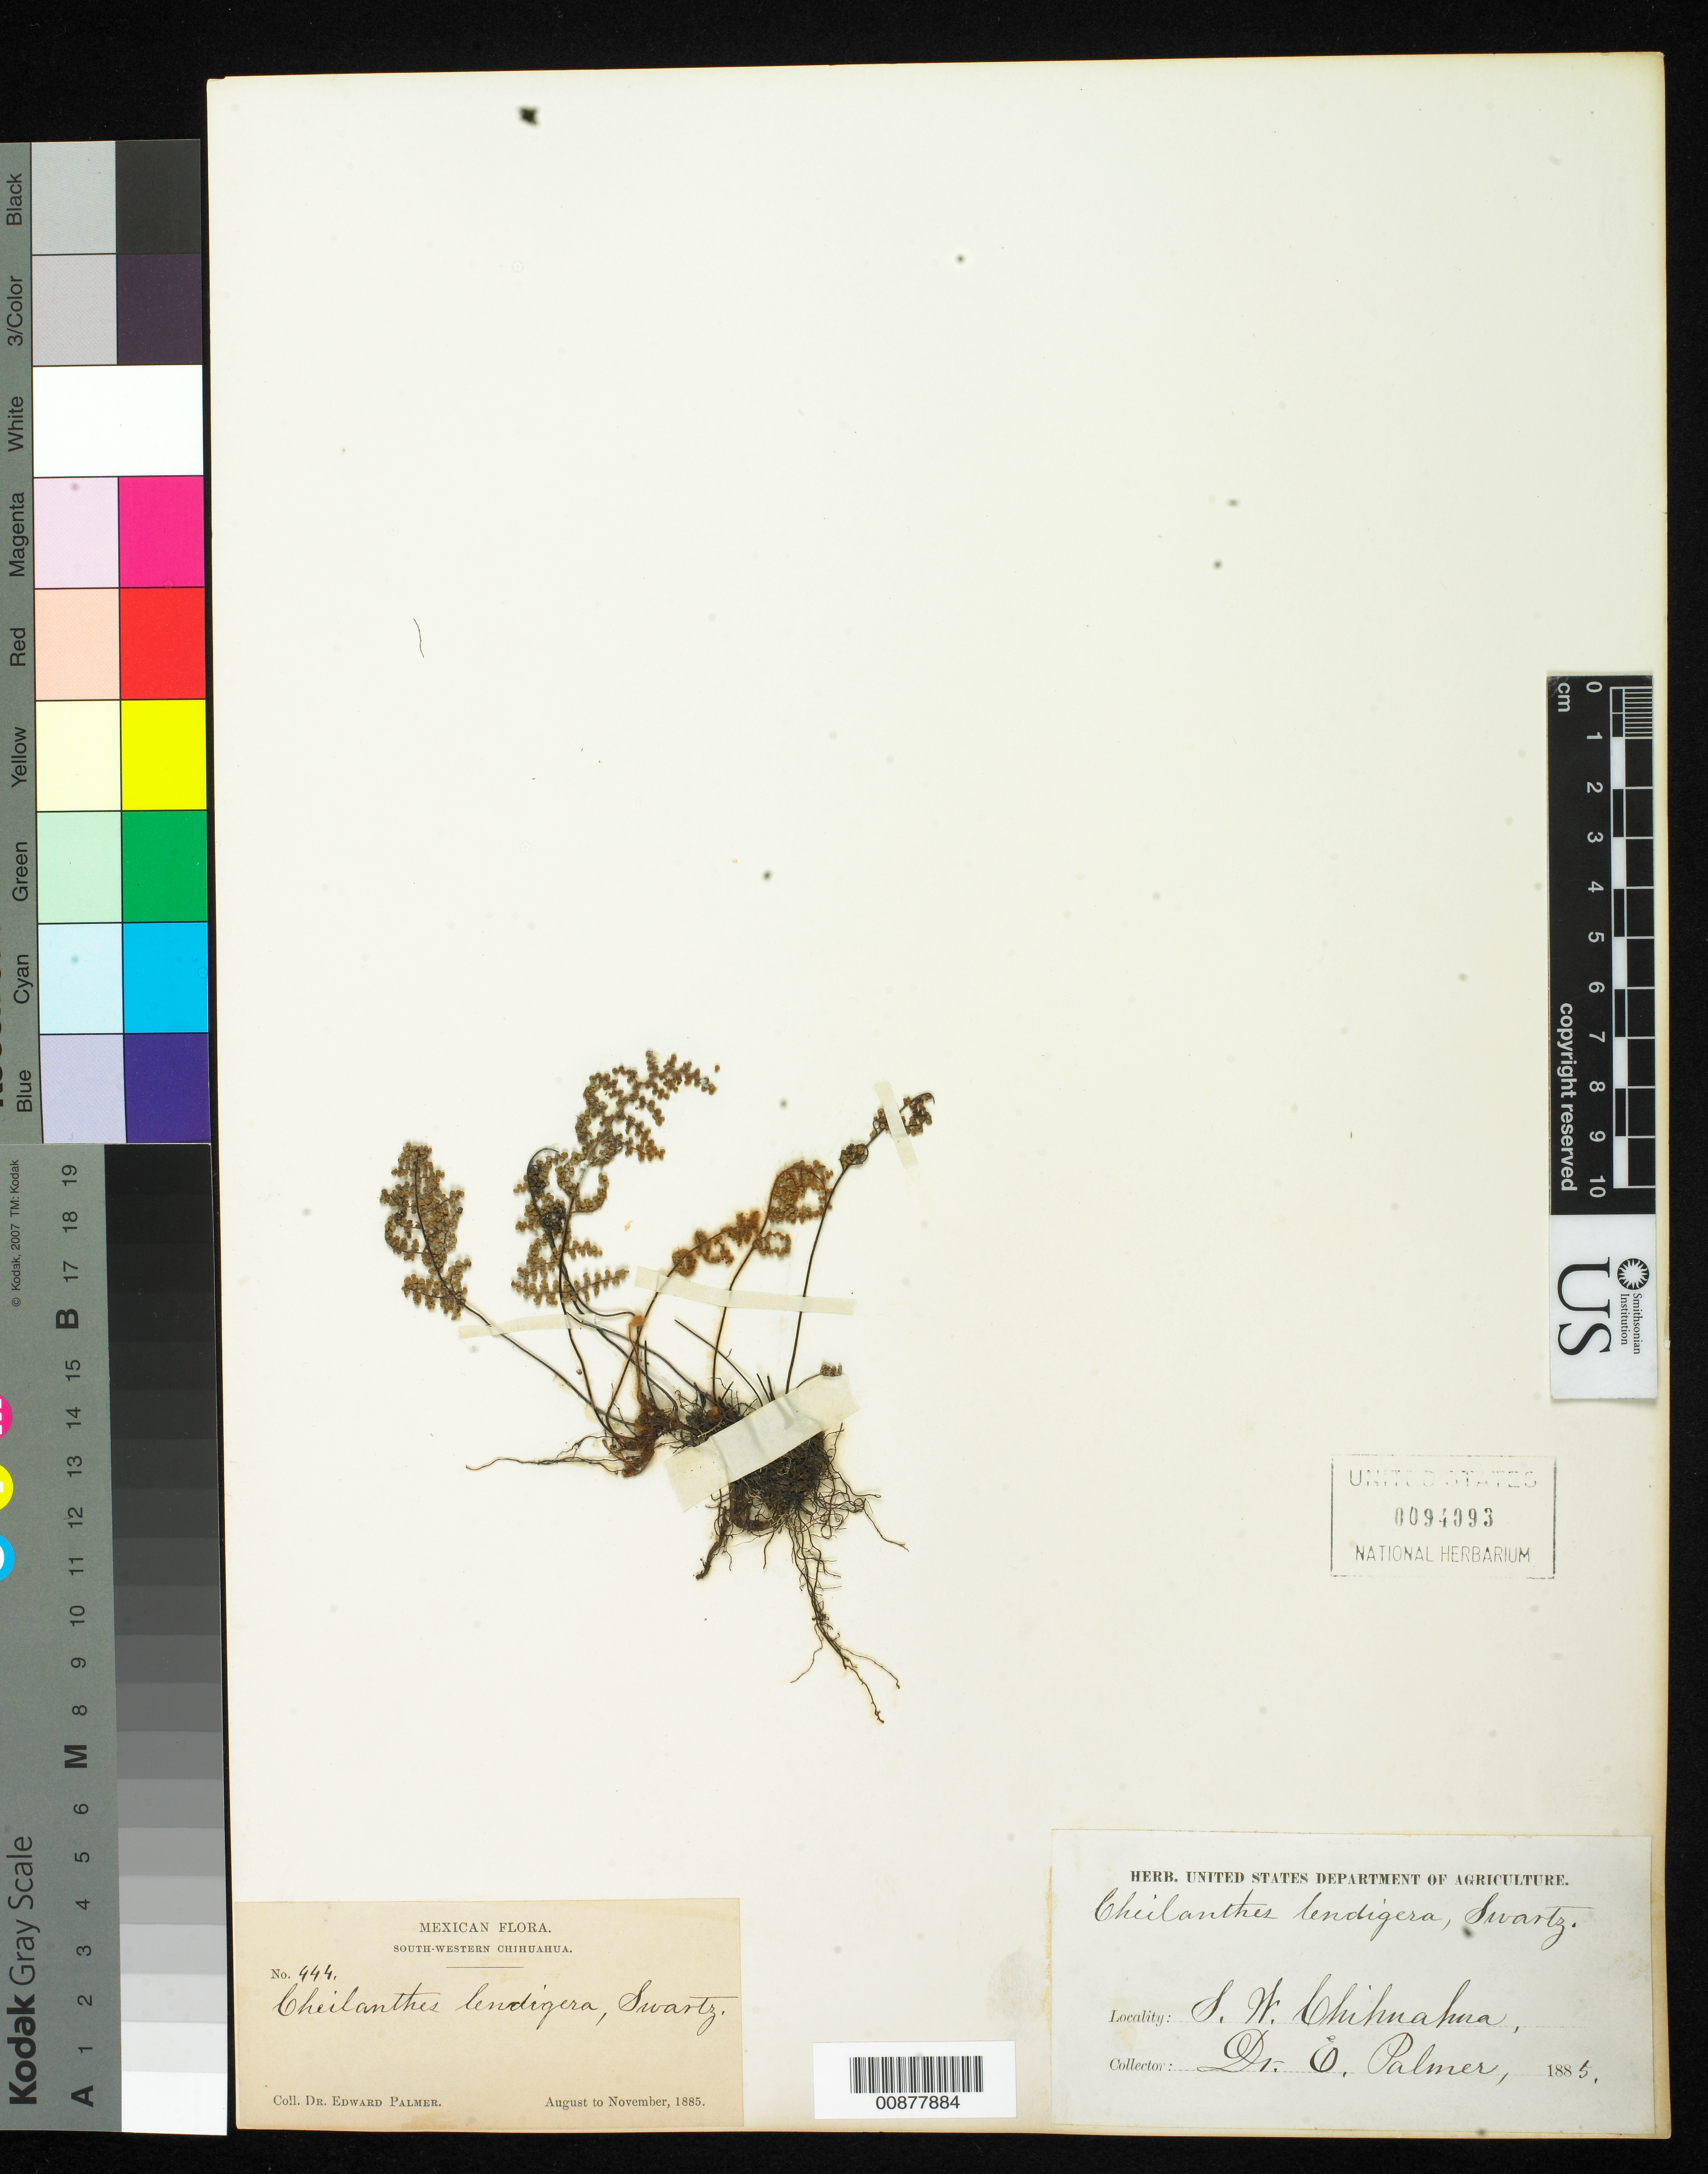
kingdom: Plantae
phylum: Tracheophyta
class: Polypodiopsida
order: Polypodiales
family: Pteridaceae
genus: Myriopteris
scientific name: Myriopteris lendigera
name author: (Cav.) J. Sm.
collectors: E. Palmer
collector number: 444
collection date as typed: Aug 1885 to -- Nov 1885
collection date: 1885-08/1885-11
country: Mexico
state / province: Chihuahua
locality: South-Western Chihuahua.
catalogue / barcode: US 94093